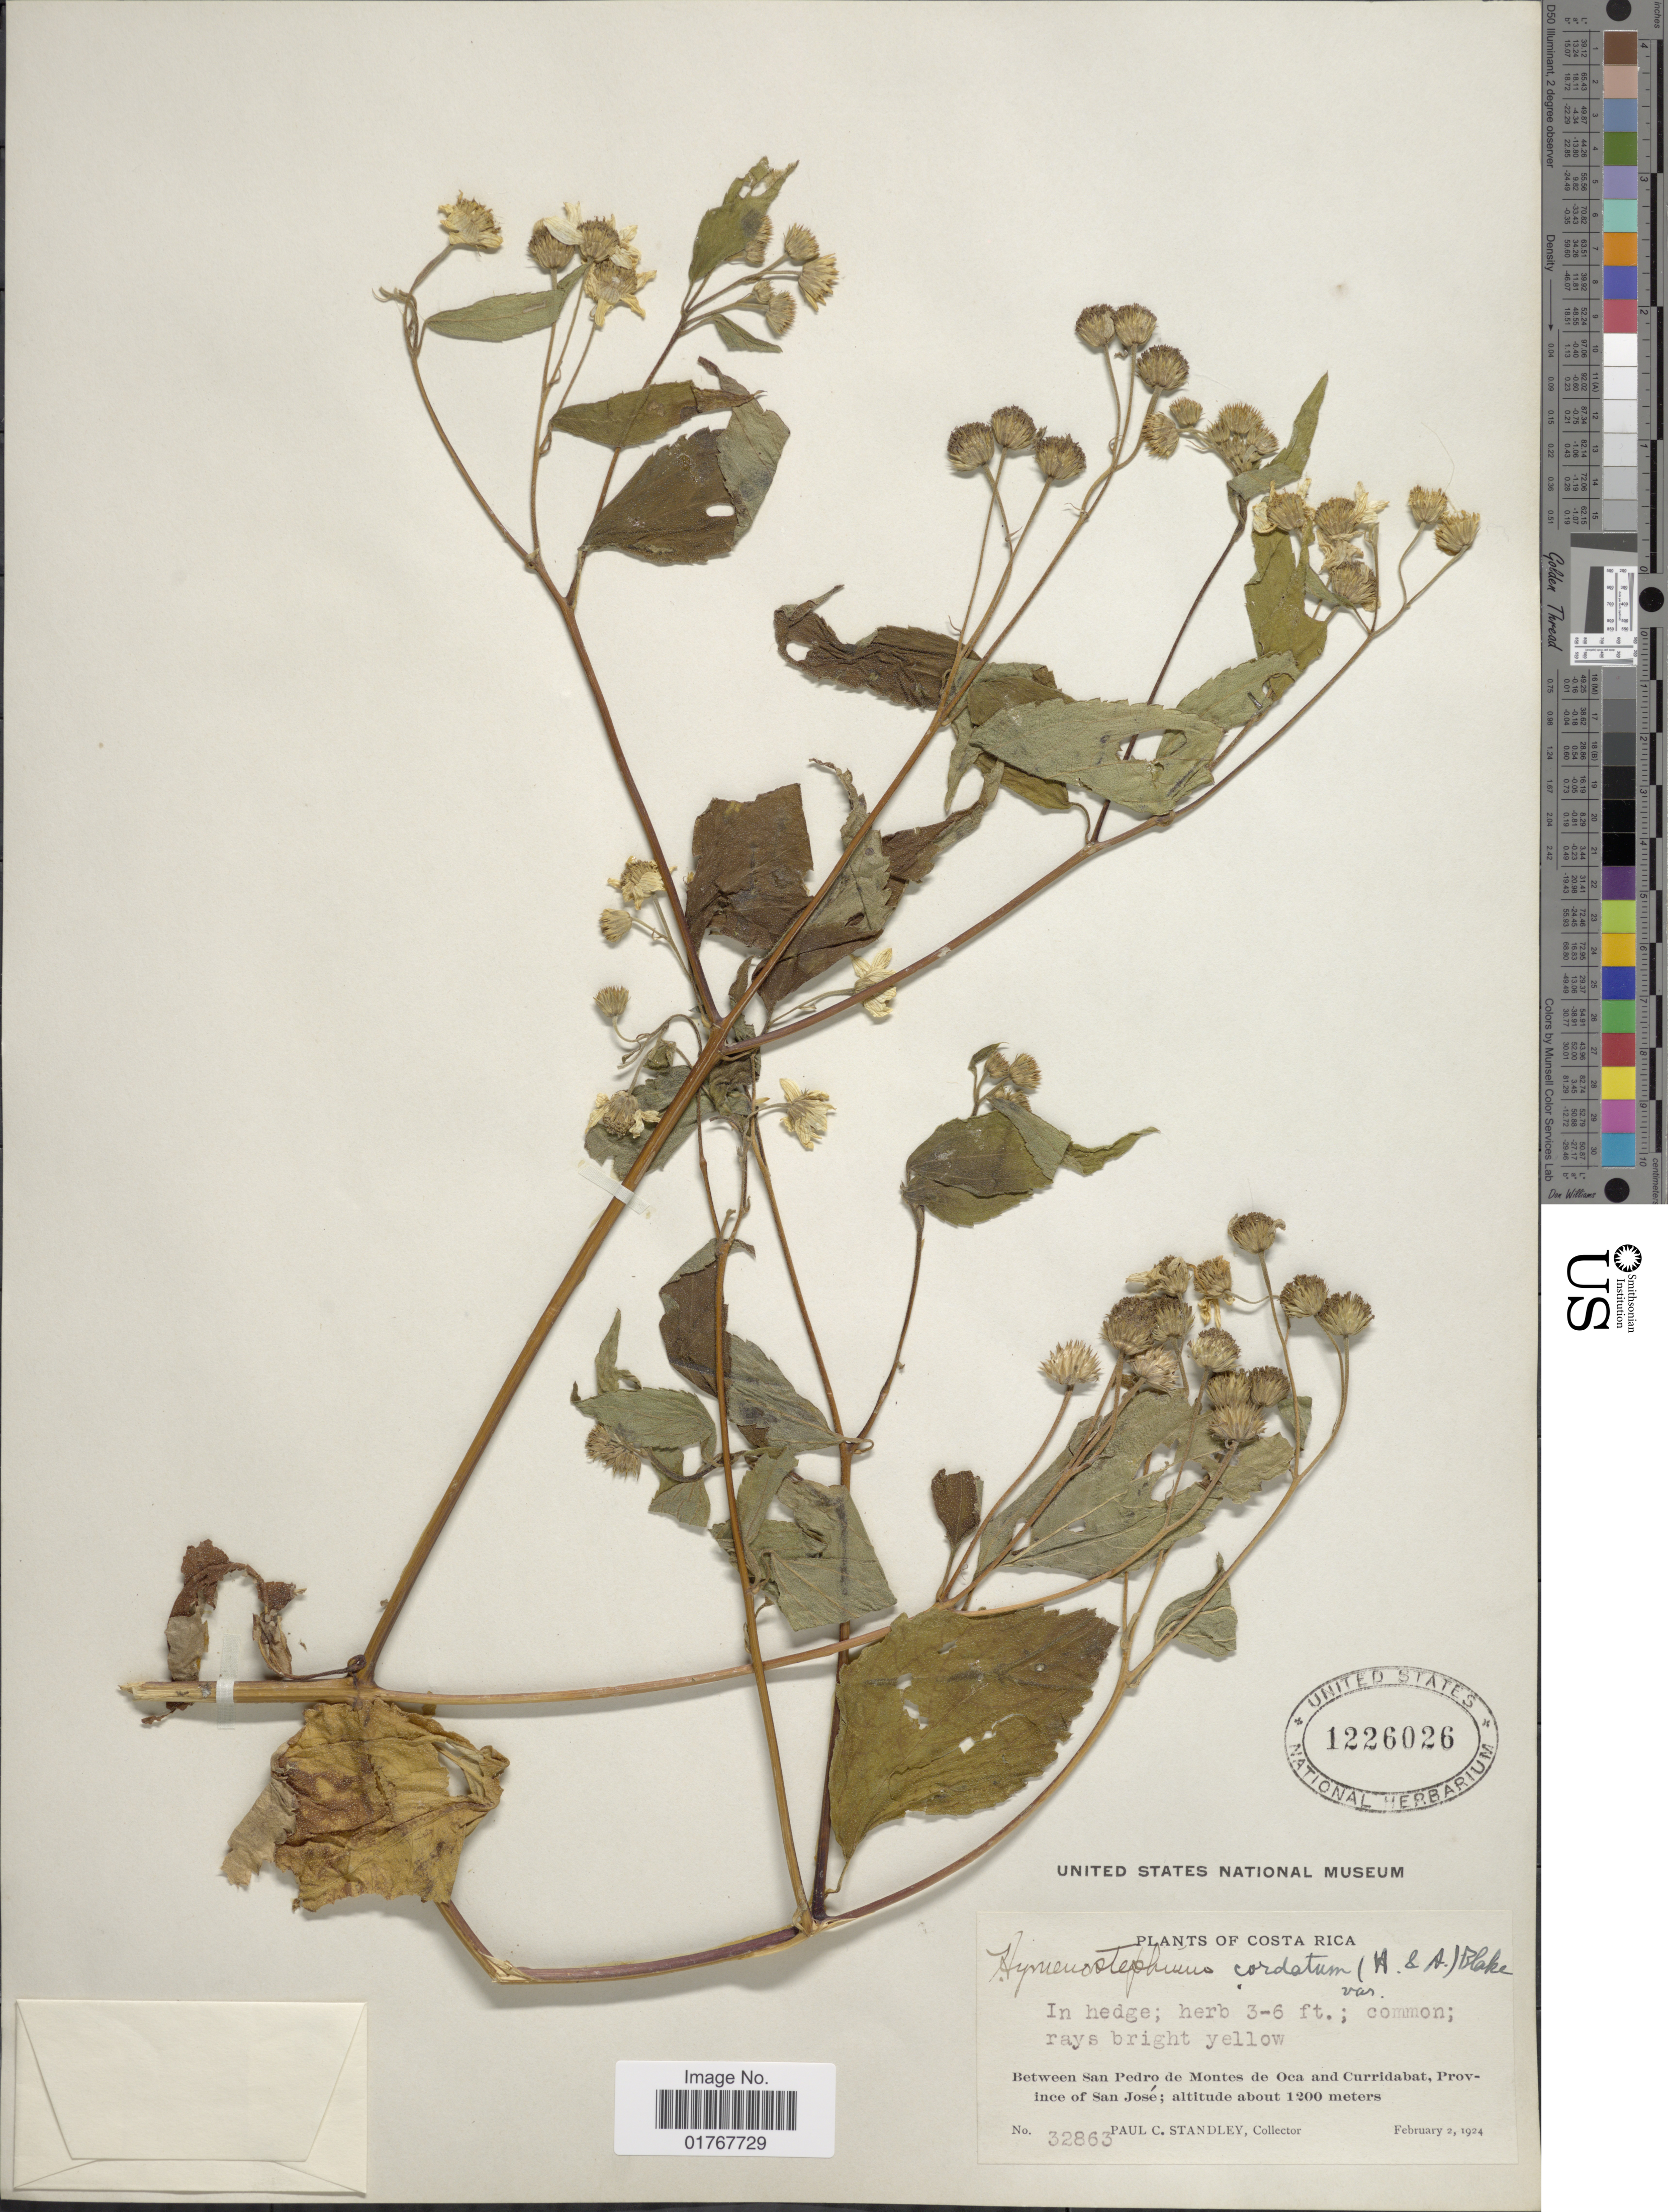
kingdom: Plantae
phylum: Tracheophyta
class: Magnoliopsida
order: Asterales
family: Asteraceae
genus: Viguiera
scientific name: Viguiera cordata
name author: (Hook. & Arn.) D'Arcy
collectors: P. C. Standley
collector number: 32863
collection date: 1924-02-02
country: Costa Rica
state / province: San José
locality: Between San Pedro de Montes de Oca and Curridabat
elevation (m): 1200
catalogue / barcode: US 1226026